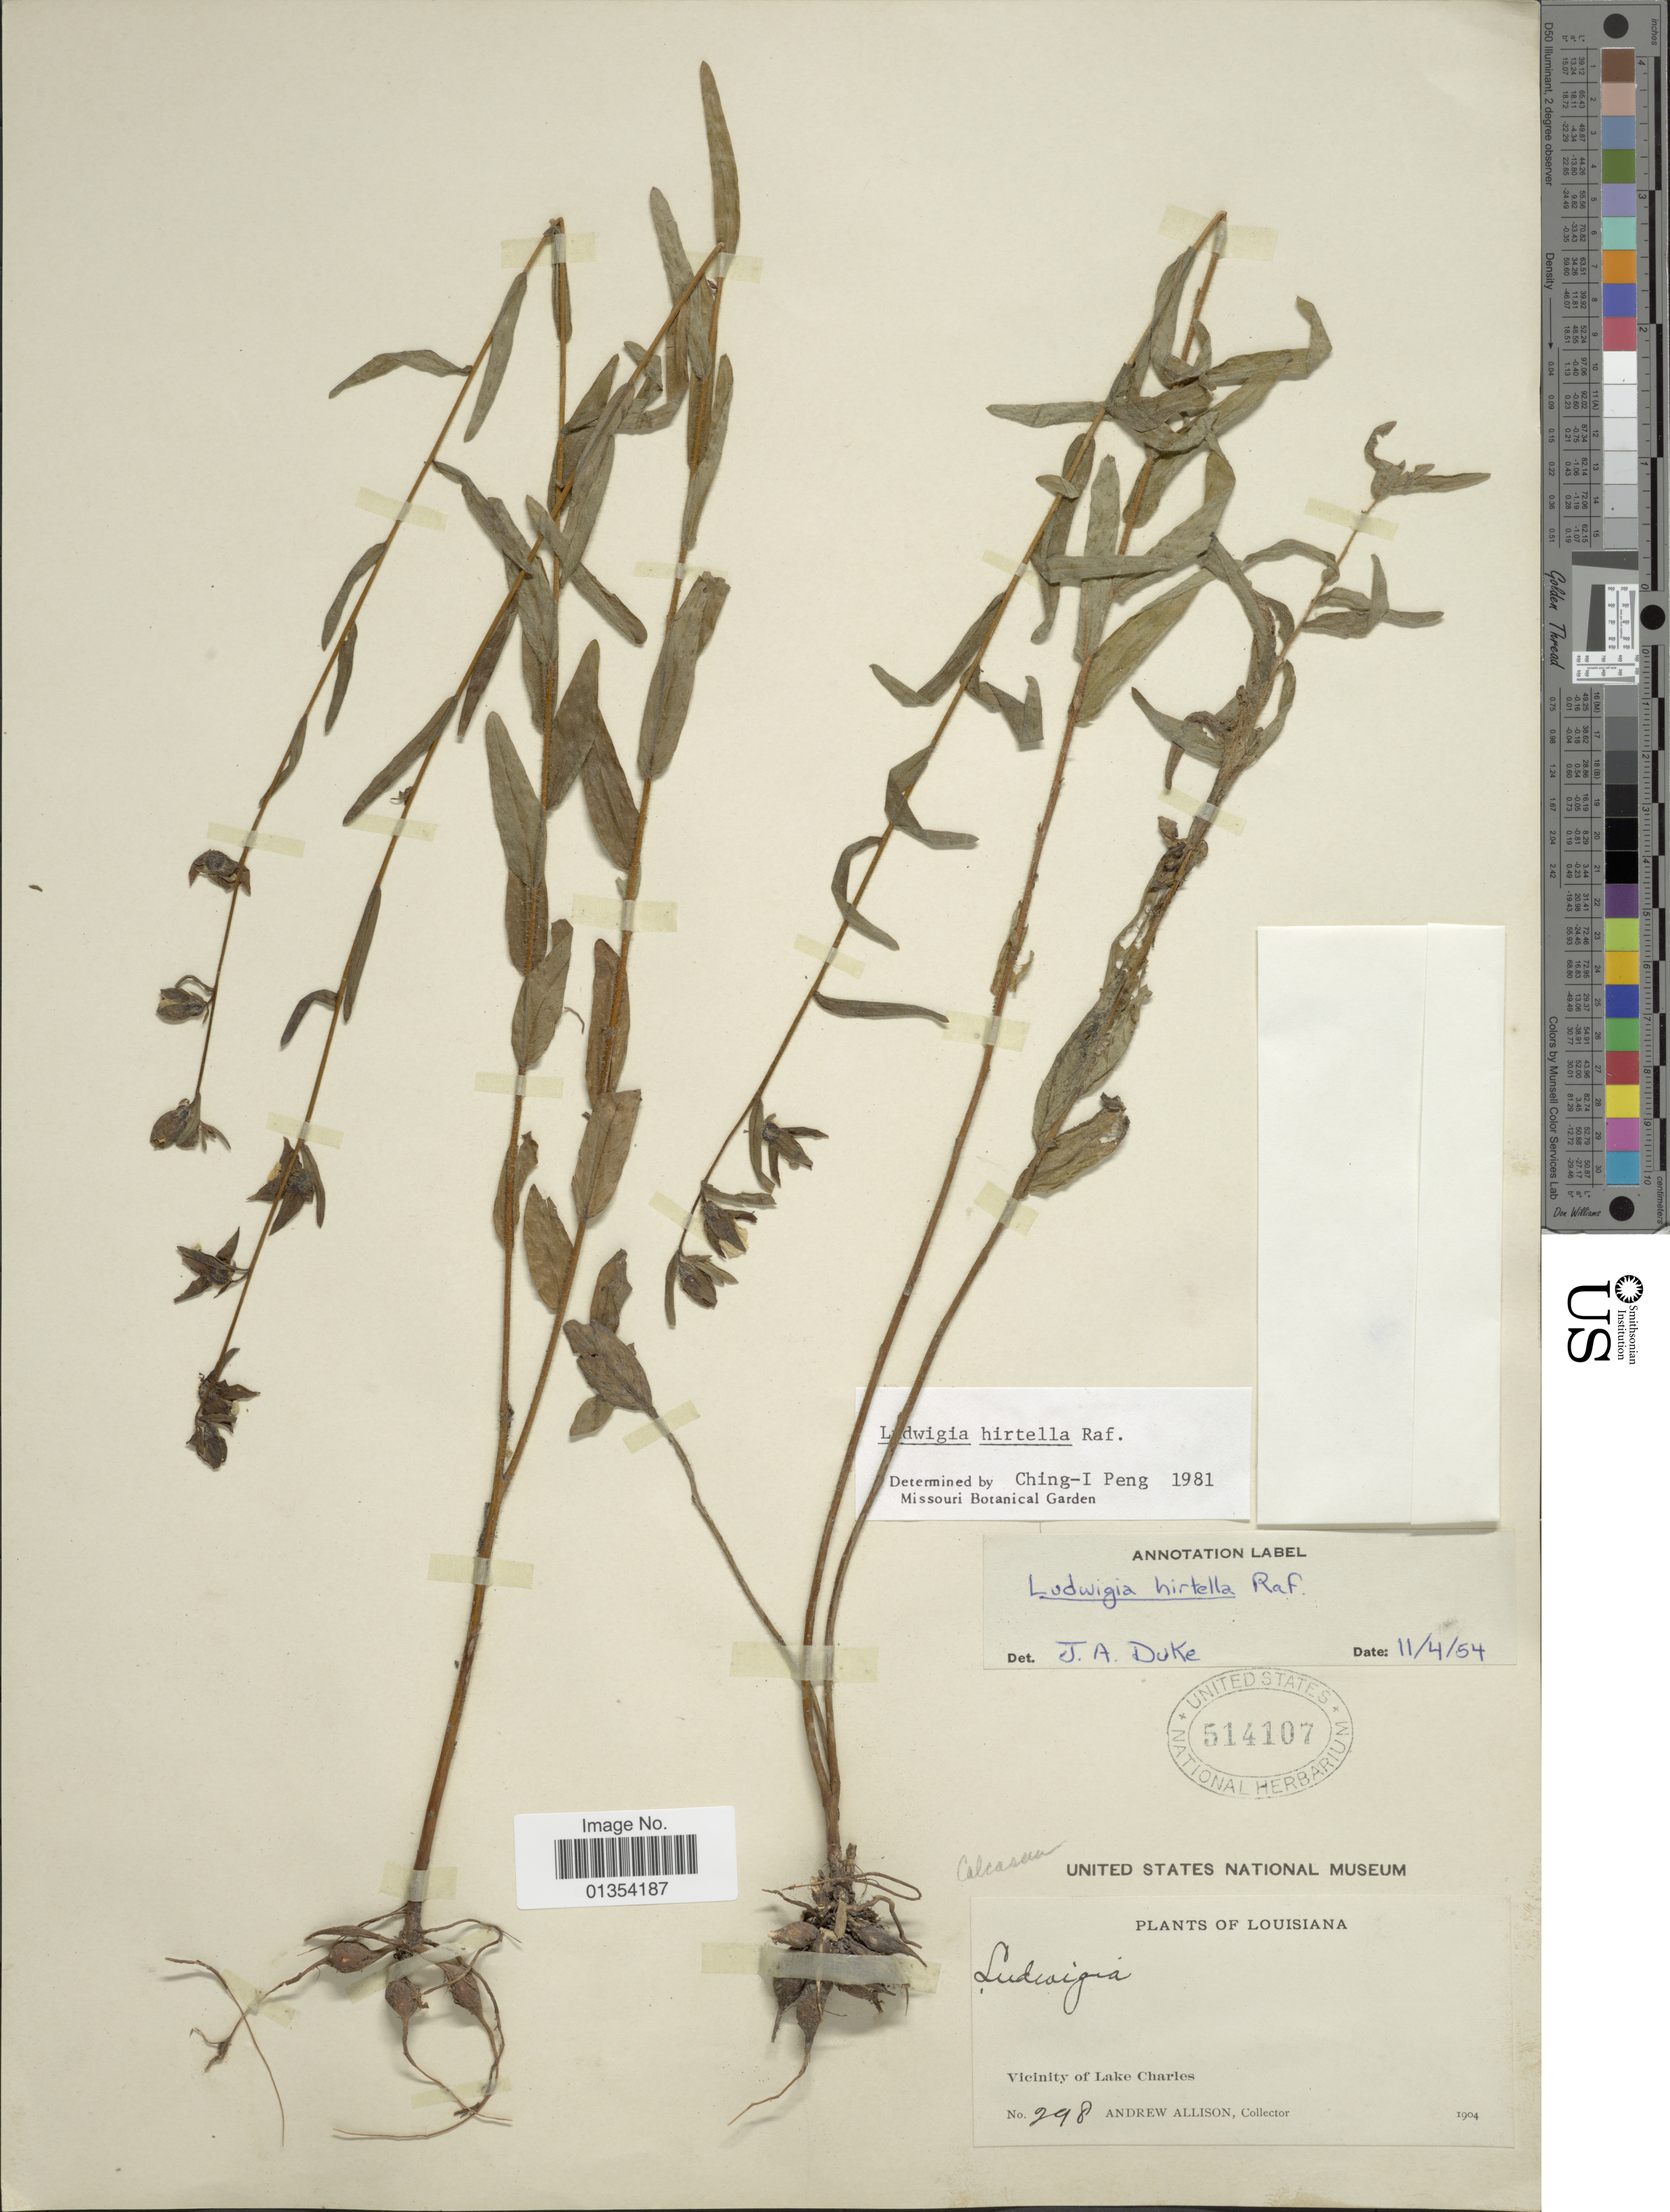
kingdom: Plantae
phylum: Tracheophyta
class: Magnoliopsida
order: Myrtales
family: Onagraceae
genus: Ludwigia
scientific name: Ludwigia hirtella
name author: Raf.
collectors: A. Allison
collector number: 298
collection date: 1904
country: United States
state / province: Louisiana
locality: Vicinity of Lake Charles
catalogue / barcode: US 514107